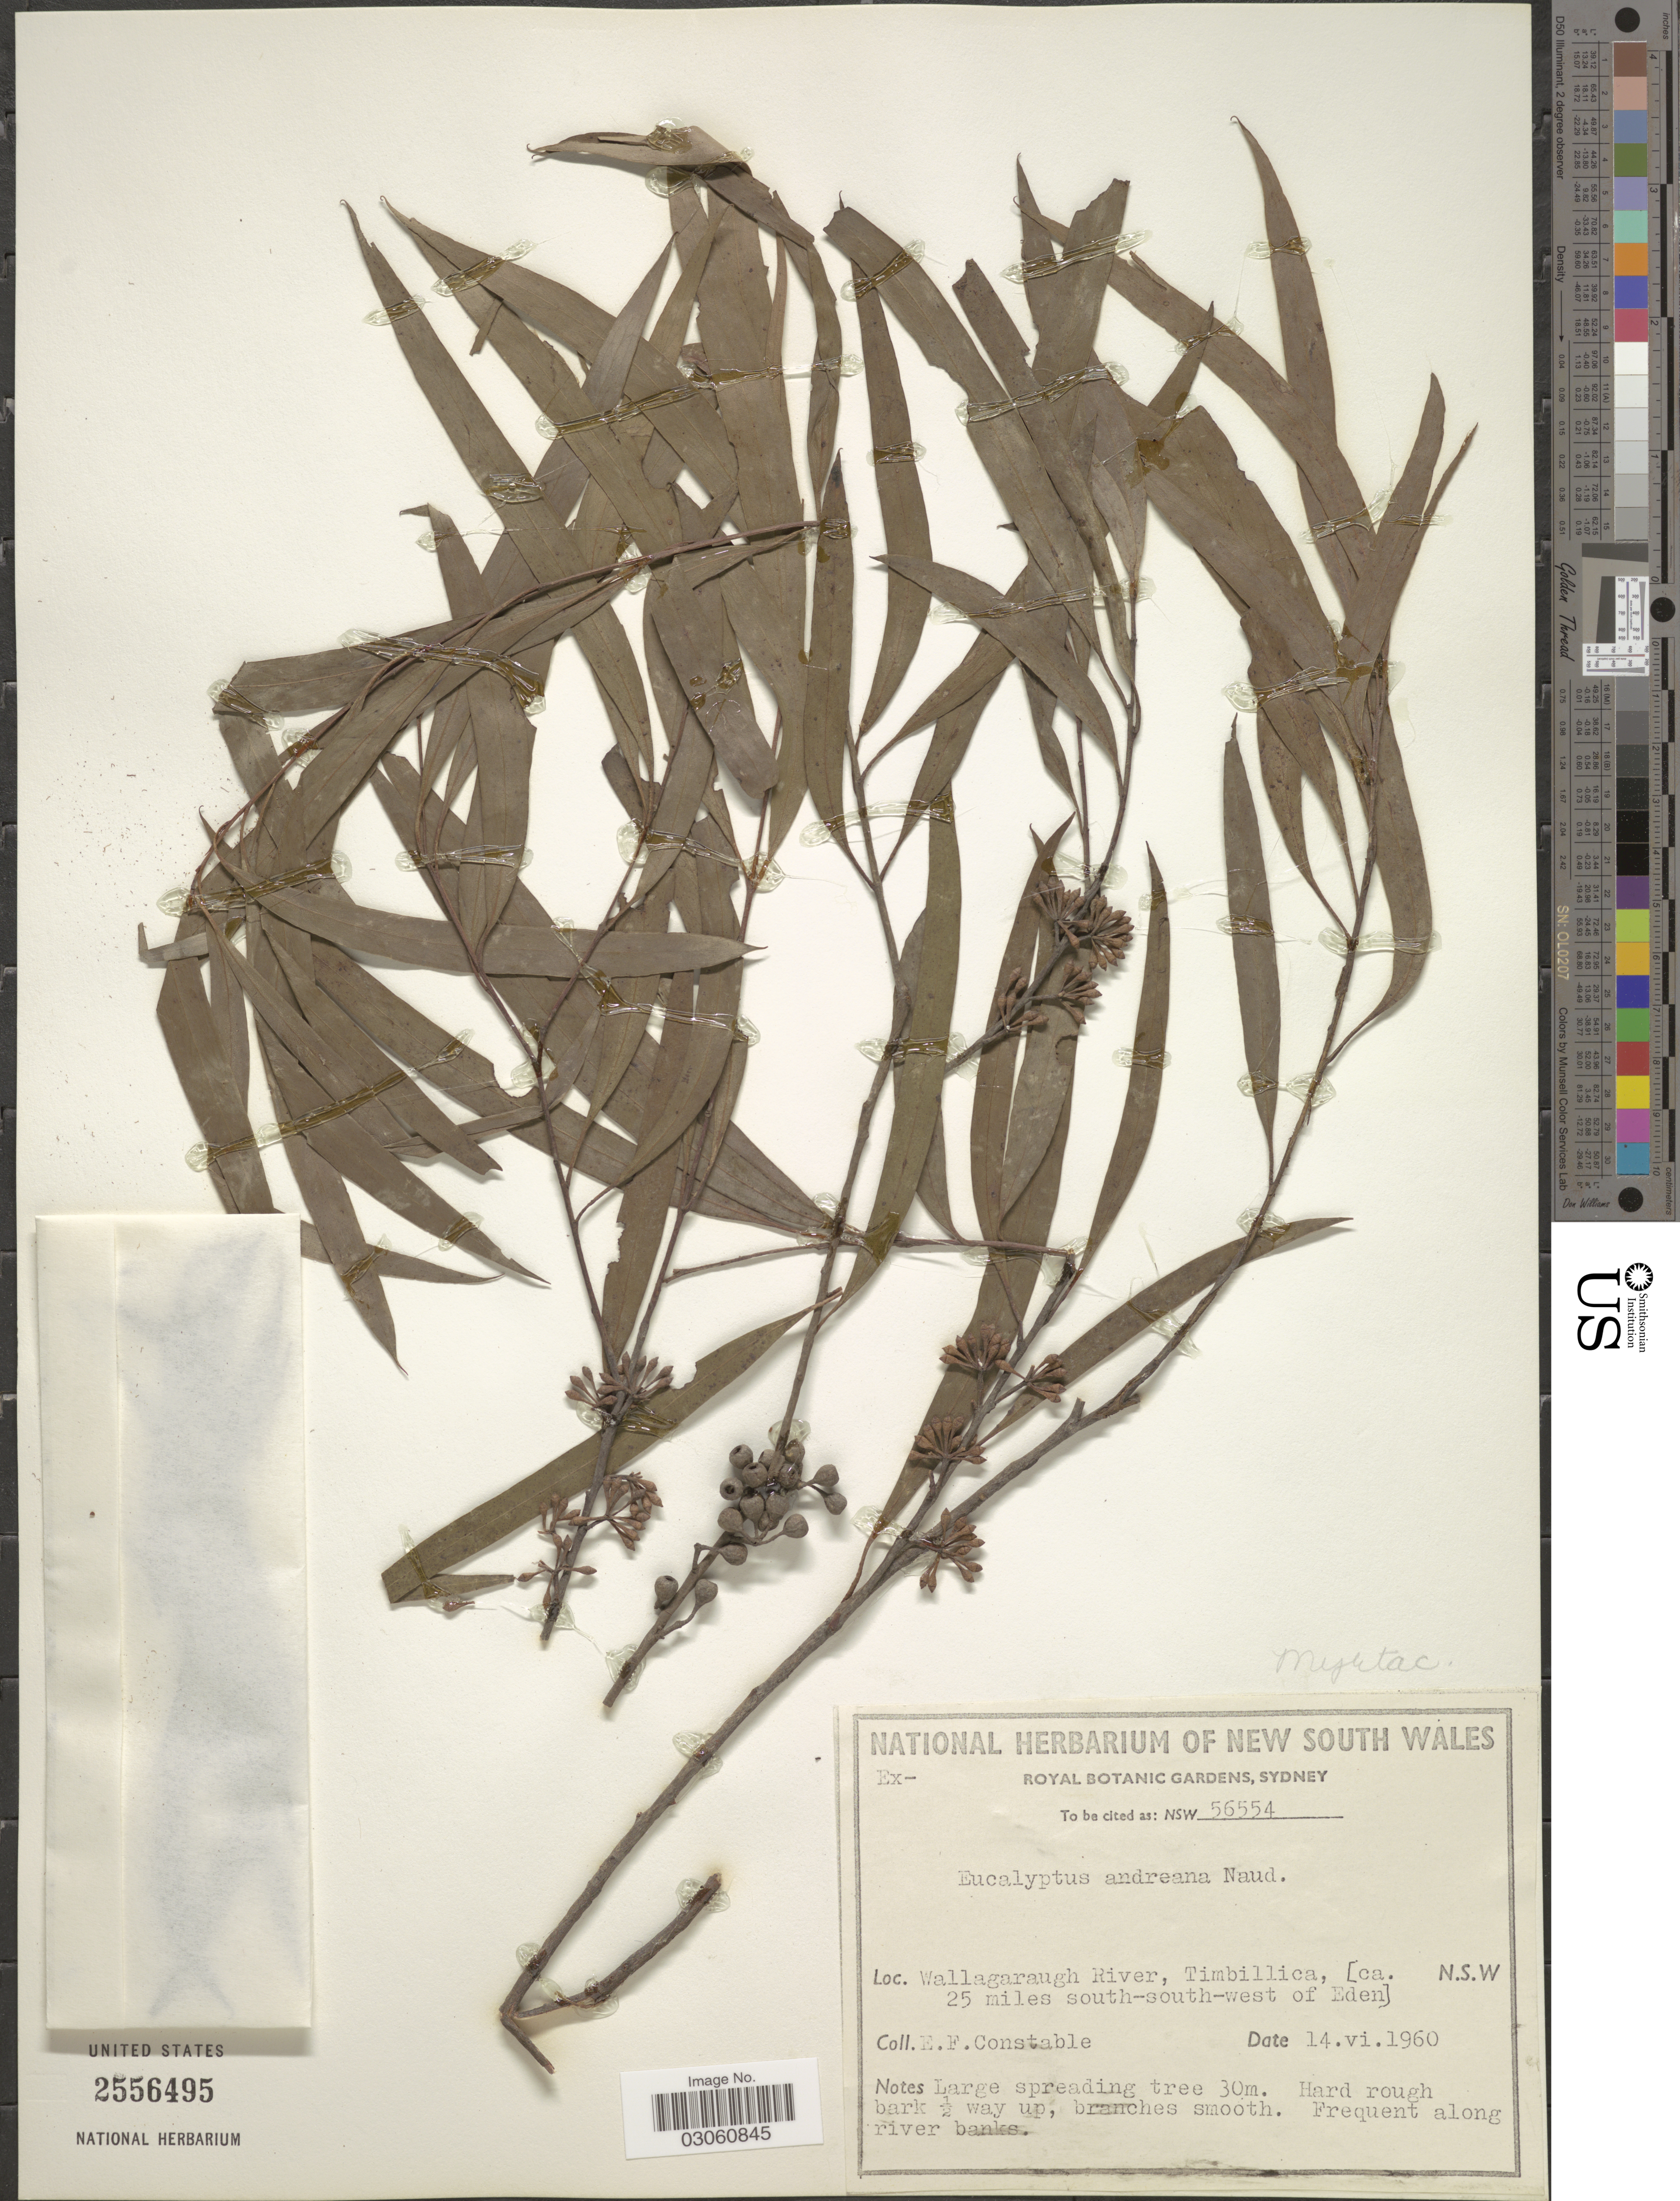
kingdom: Plantae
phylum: Tracheophyta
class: Magnoliopsida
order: Myrtales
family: Myrtaceae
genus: Eucalyptus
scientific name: Eucalyptus andreana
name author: Naudin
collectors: E. F. Constable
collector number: NSW56554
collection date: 1960-06-14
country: Australia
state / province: New South Wales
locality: Wallagaraugh River, Timbillica, [ca. 25 miles south-south-west of Eden].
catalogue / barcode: US 2556495